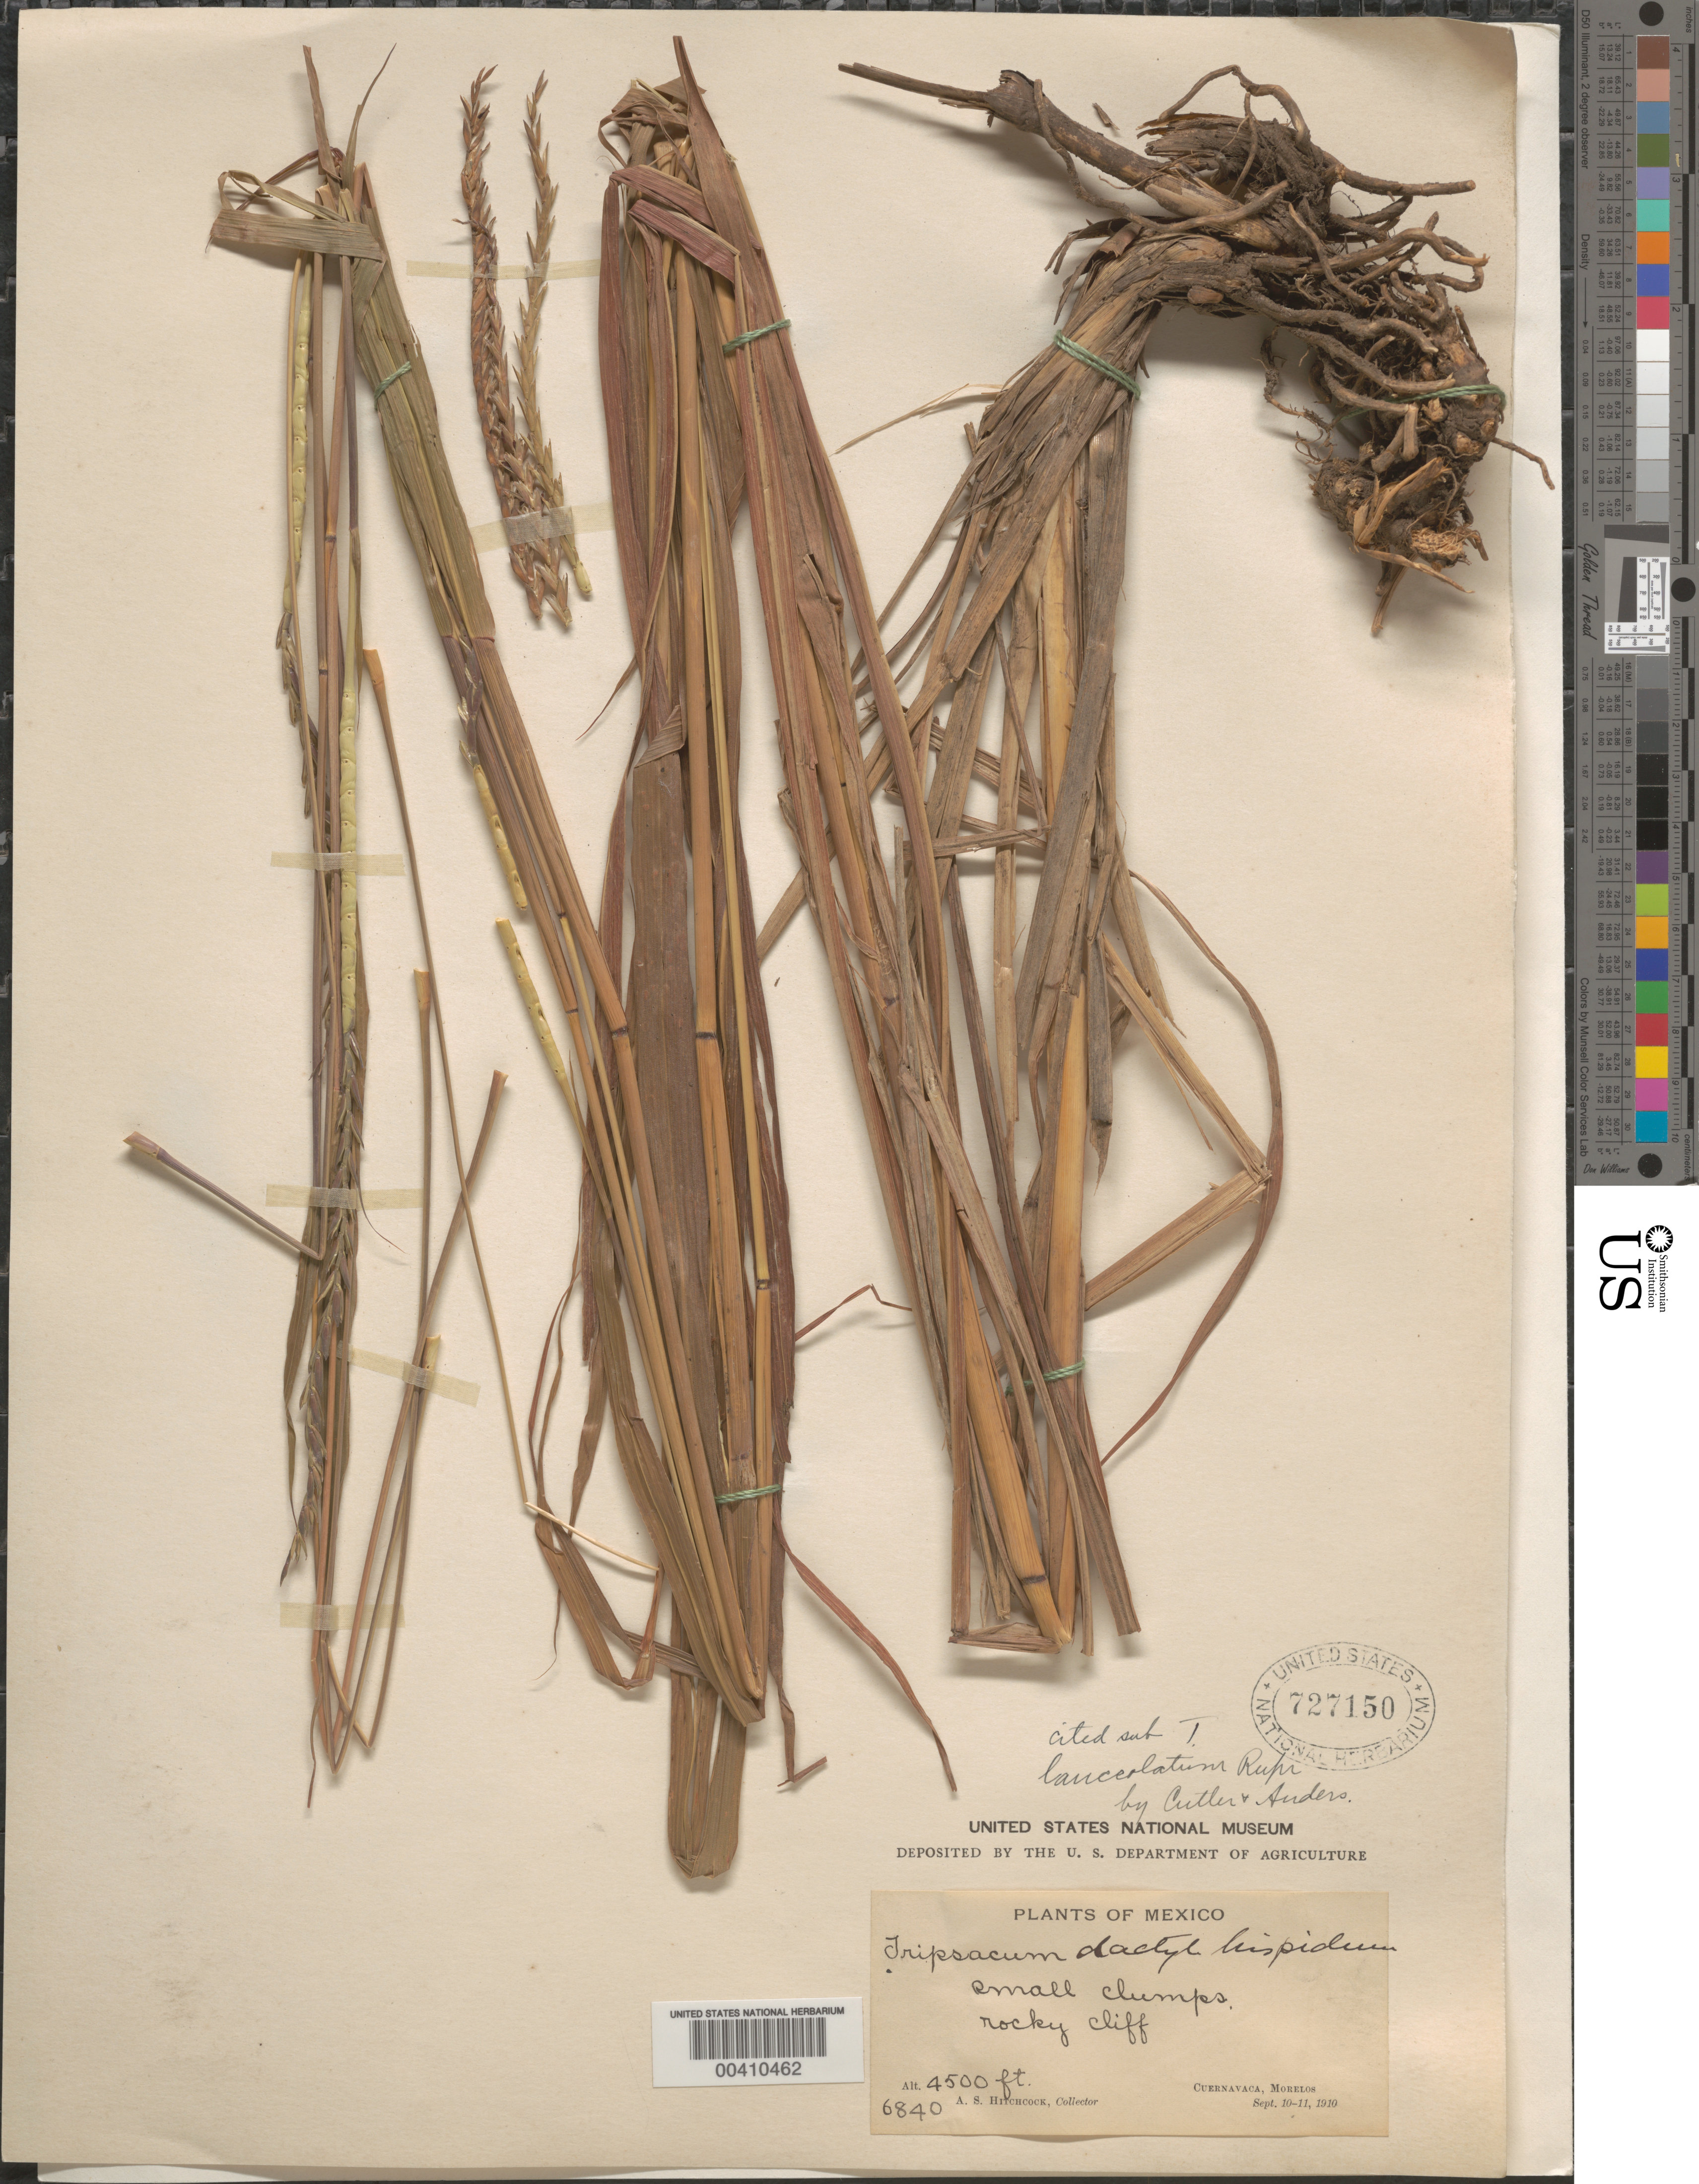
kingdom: Plantae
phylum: Tracheophyta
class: Liliopsida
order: Poales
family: Poaceae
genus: Tripsacum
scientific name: Tripsacum lanceolatum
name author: Rupr. ex E. Fourn.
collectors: A. S. Hitchcock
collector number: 6840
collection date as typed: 10 Sep 1910 to 11 Sep 1910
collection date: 1910-09-11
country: Mexico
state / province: Morelos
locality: Cuernavaca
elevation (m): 1372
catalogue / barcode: US 727150